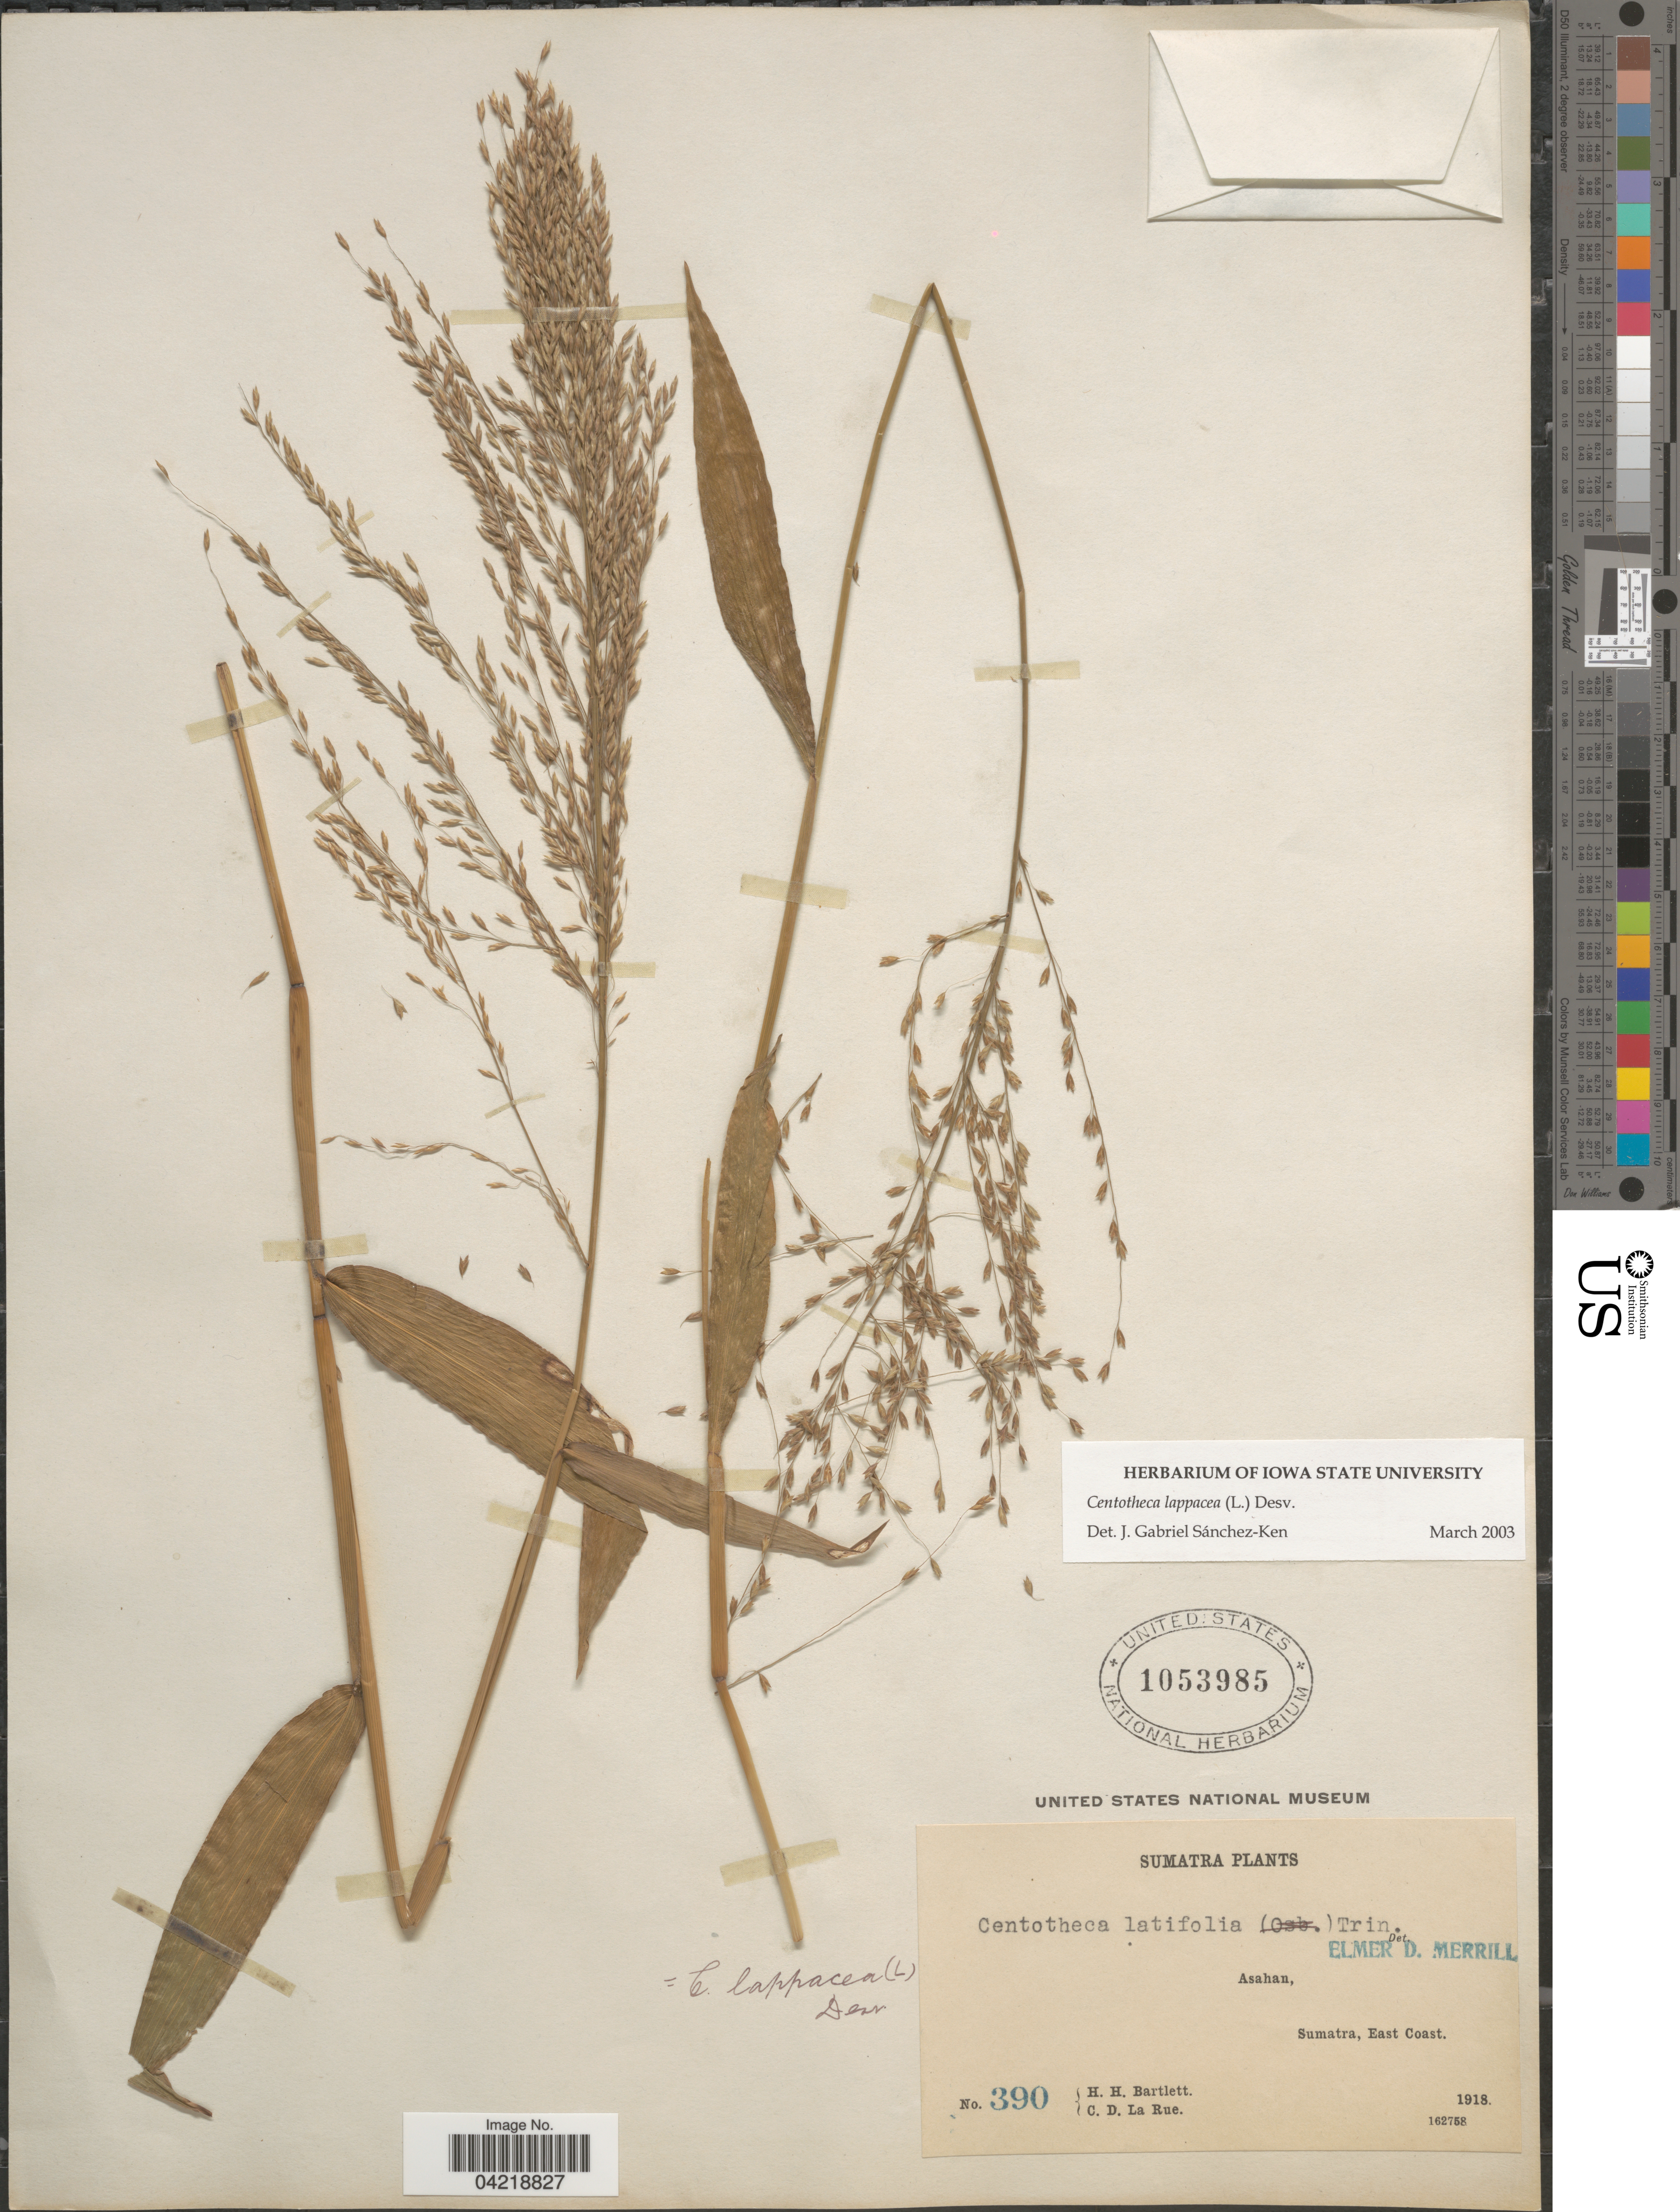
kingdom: Plantae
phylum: Tracheophyta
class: Liliopsida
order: Poales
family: Poaceae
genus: Centotheca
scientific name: Centotheca lappacea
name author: (L.) Desv.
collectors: H. H. Bartlett & C. La Rue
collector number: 390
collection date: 1918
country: Indonesia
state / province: Sumatra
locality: Asahan, East Coast.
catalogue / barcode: US 1053985